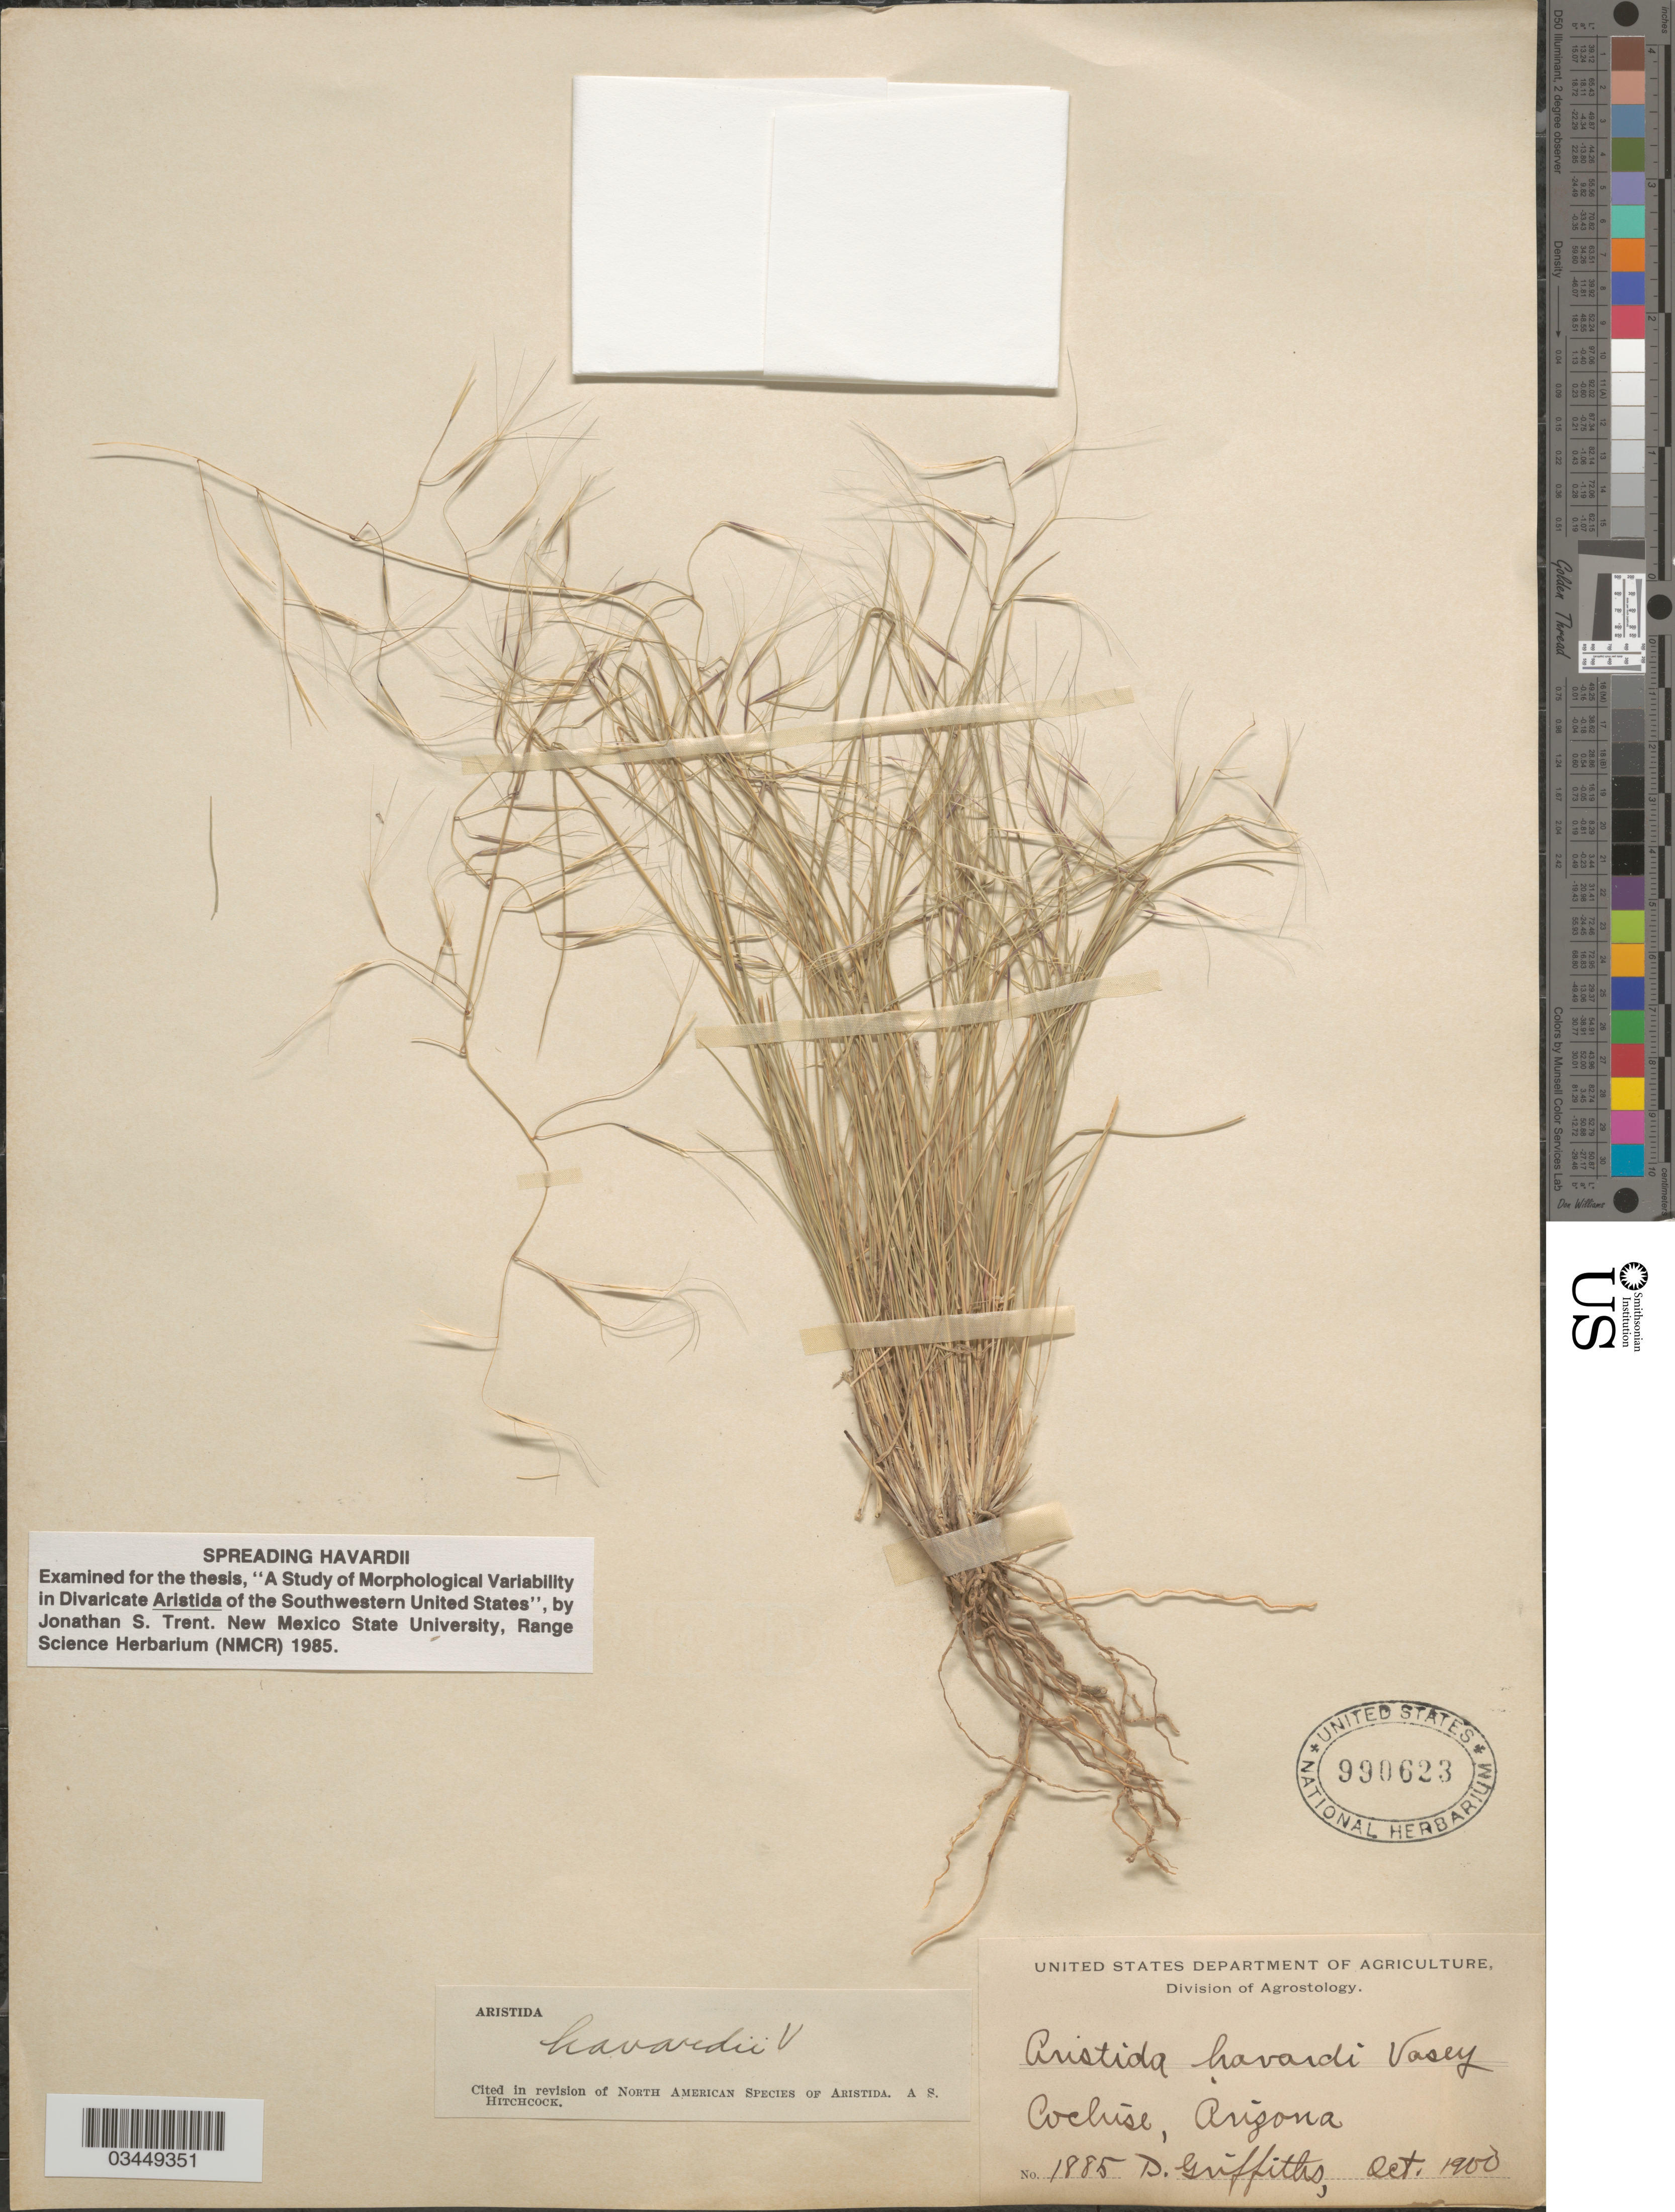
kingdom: Plantae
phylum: Tracheophyta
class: Liliopsida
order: Poales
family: Poaceae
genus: Aristida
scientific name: Aristida havardii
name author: Vasey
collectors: D. Griffiths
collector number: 1885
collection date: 1900-10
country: United States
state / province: Arizona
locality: Cochise.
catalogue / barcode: US 990623